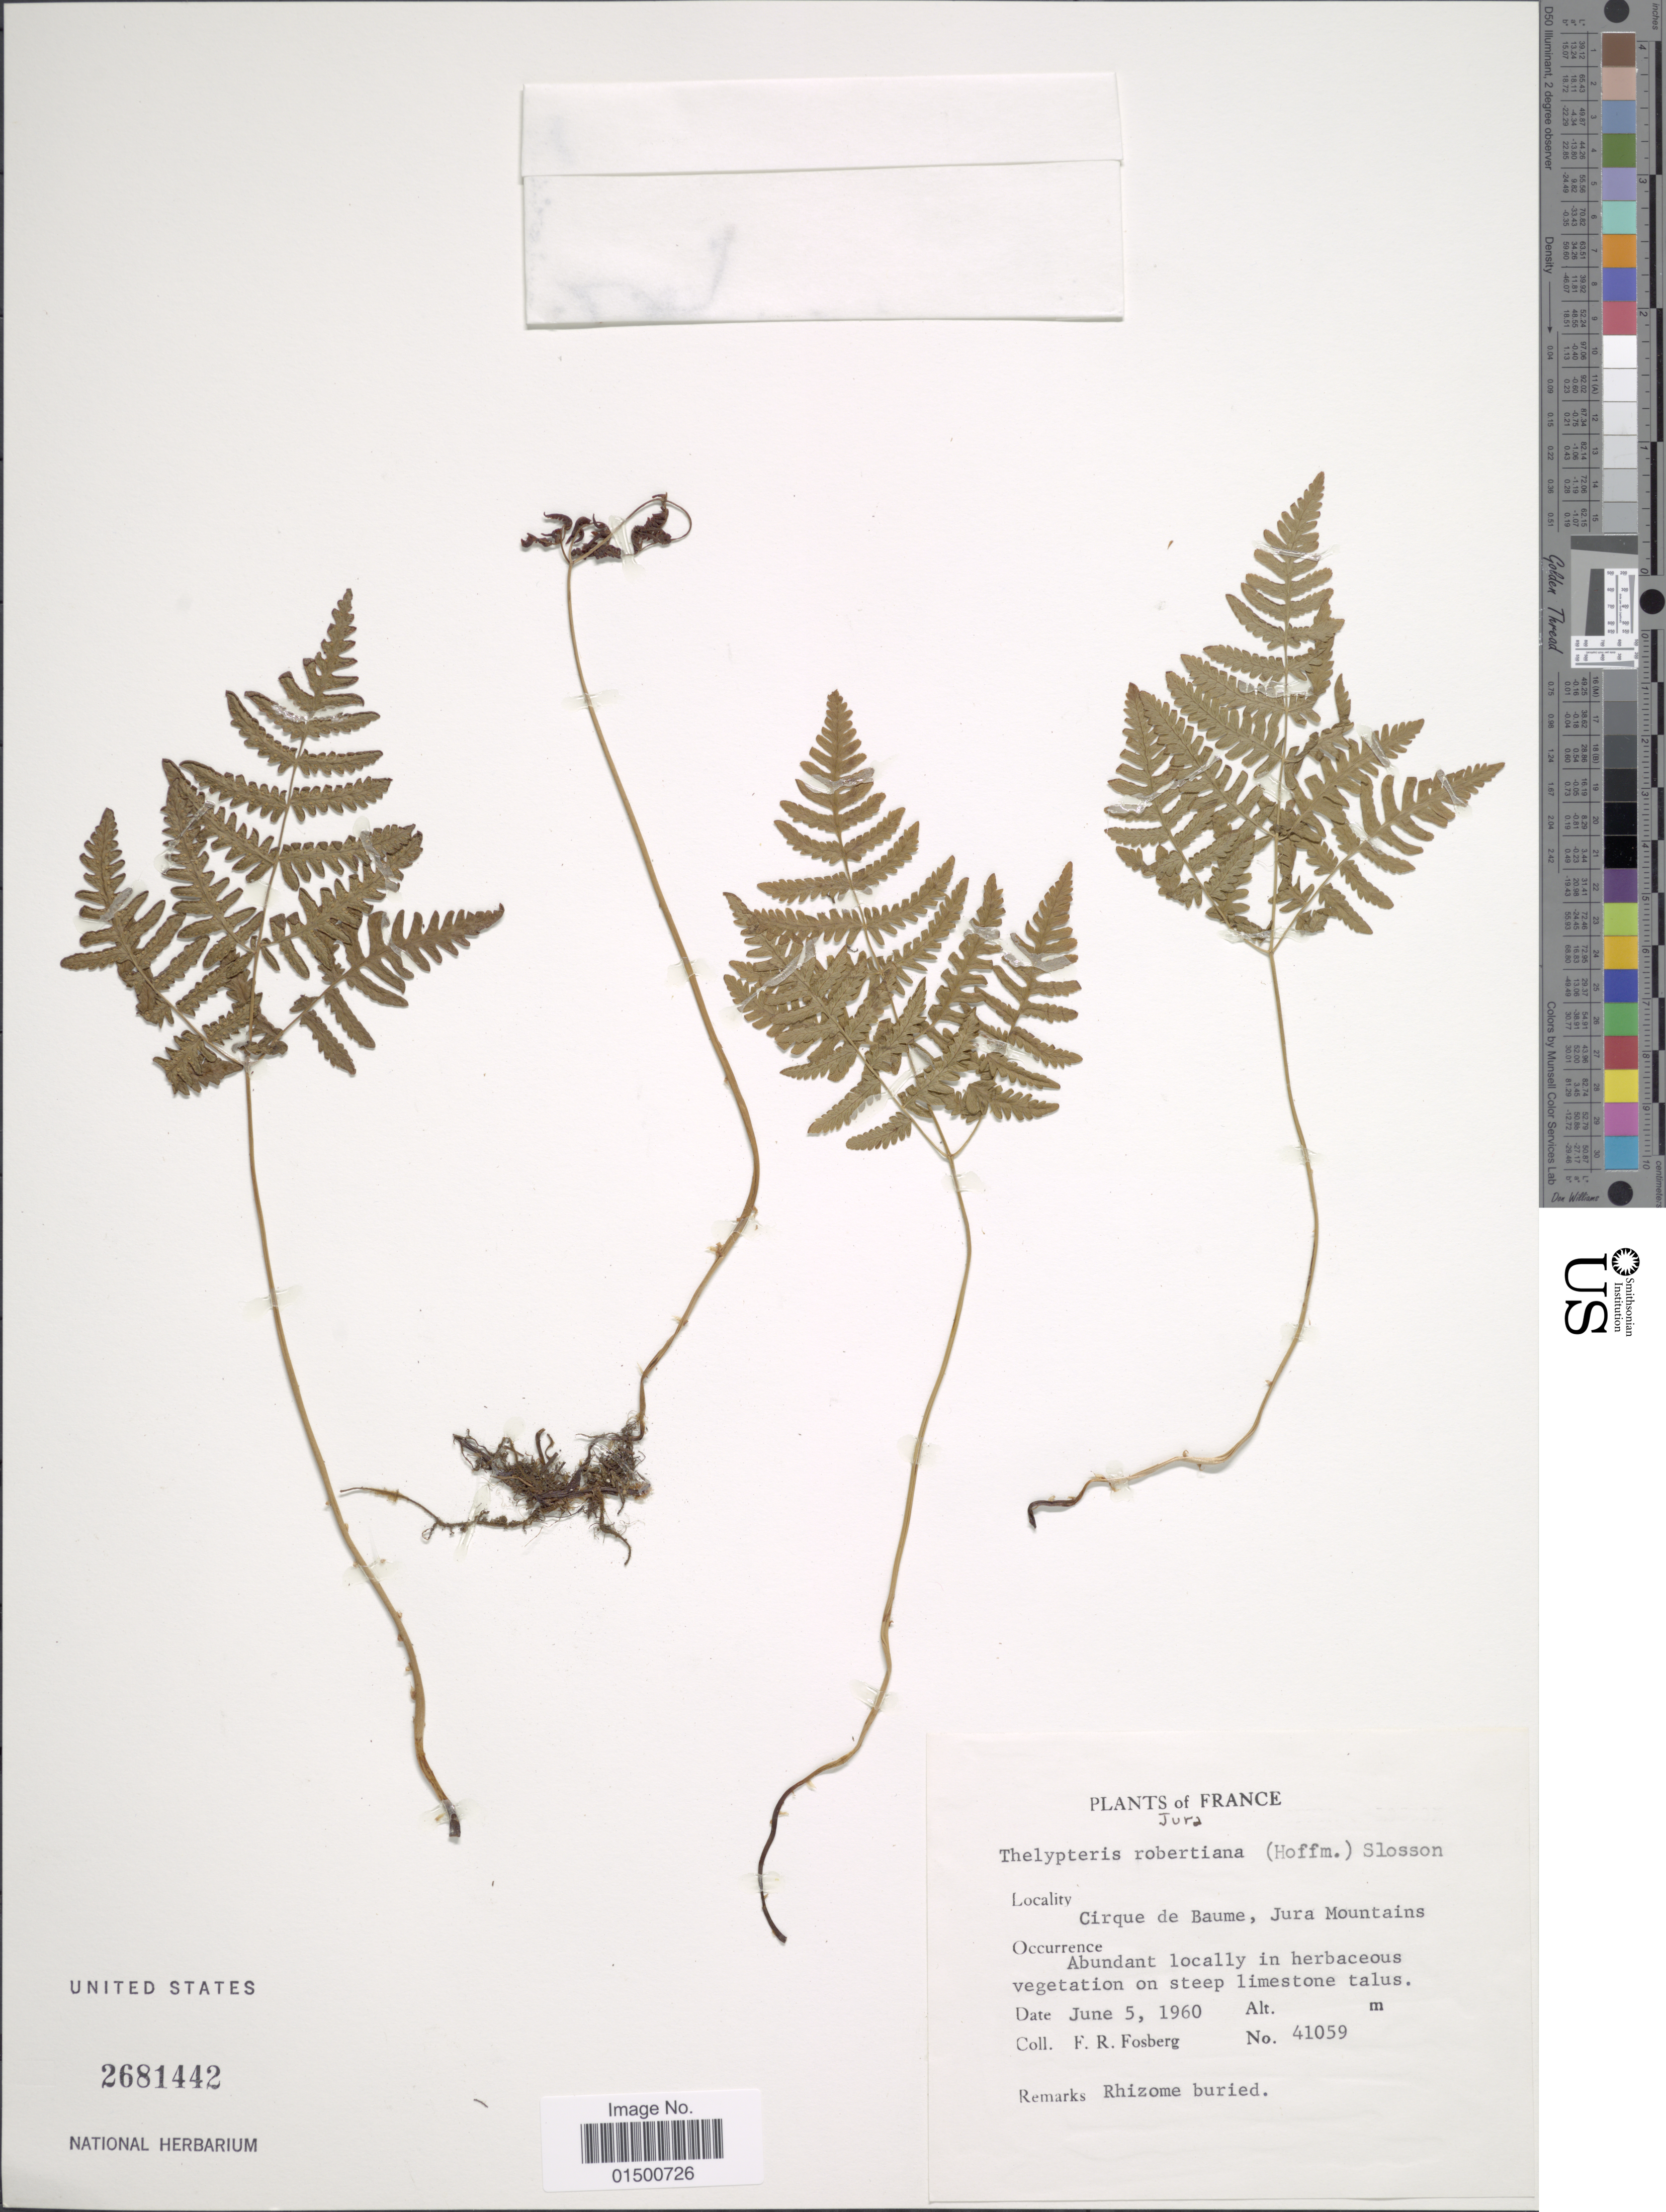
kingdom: Plantae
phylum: Tracheophyta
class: Polypodiopsida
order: Polypodiales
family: Cystopteridaceae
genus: Gymnocarpium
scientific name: Gymnocarpium robertianum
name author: (Hoffm.) Newman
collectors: F. R. Fosberg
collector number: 41059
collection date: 1960-06-05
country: France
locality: Jura, Cirque de Baume, Jura Mountains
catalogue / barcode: US 2681442